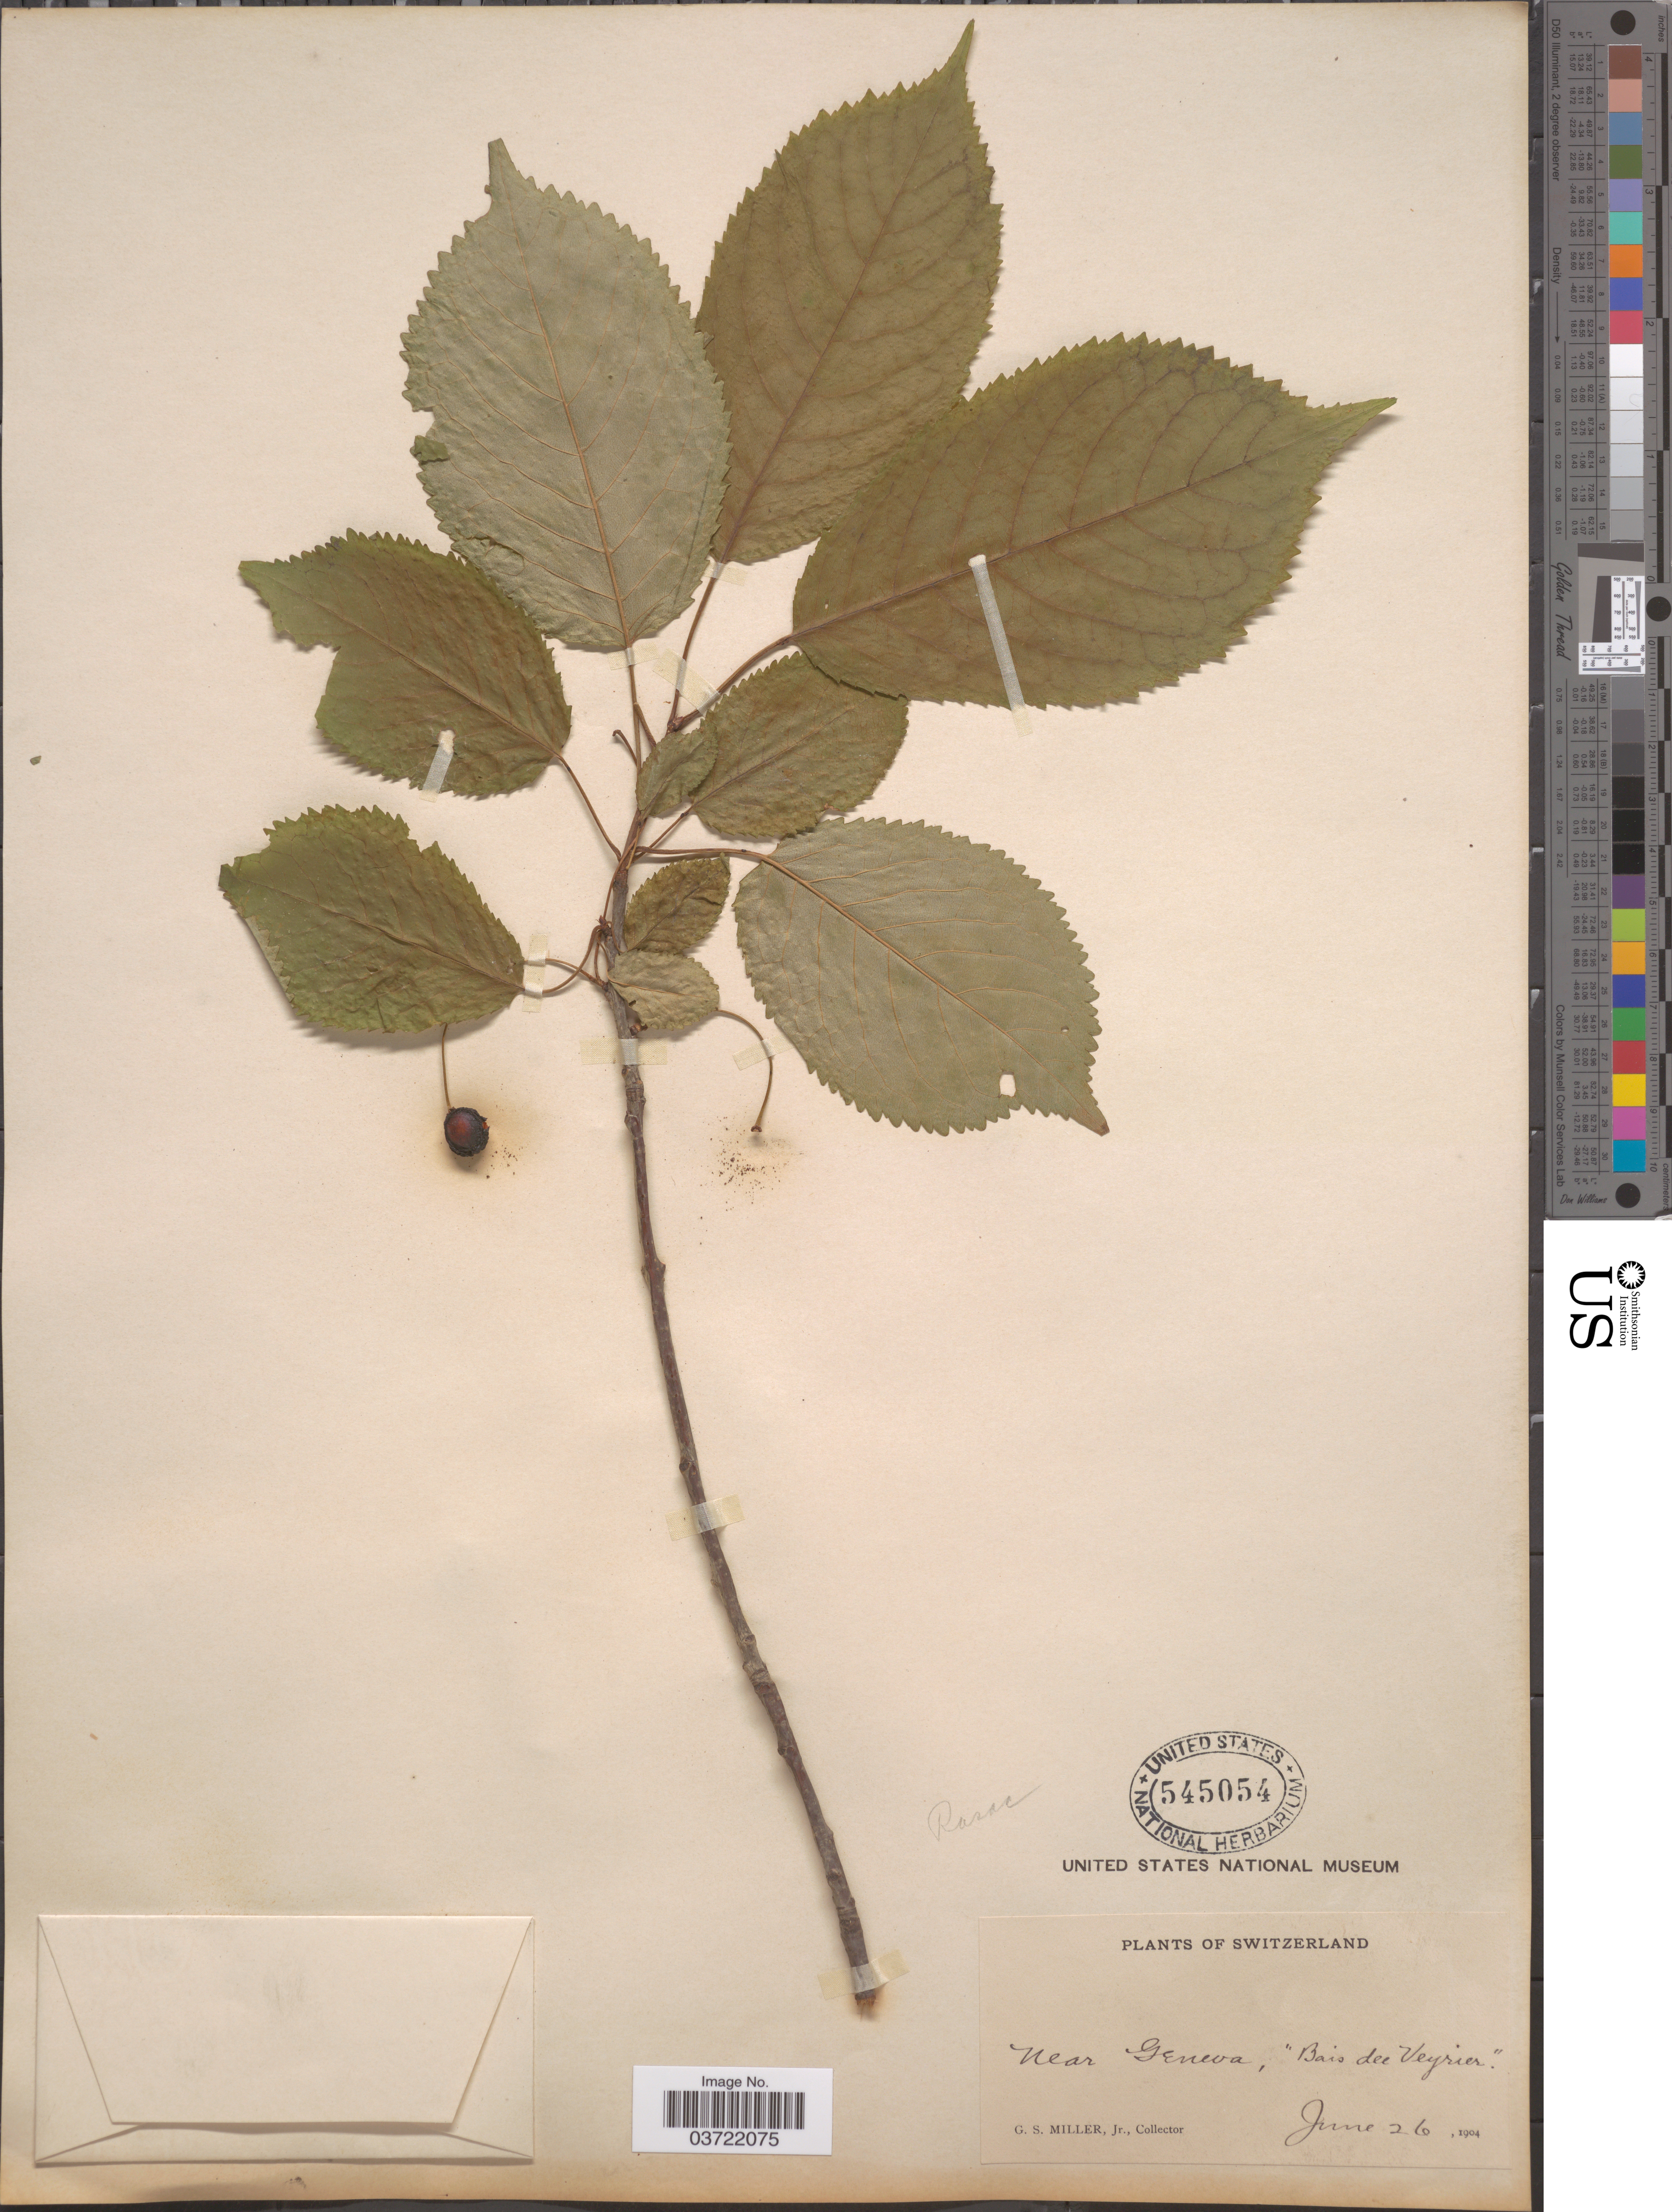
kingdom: Plantae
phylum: Tracheophyta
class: Liliopsida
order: Poales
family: Juncaceae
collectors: G. S. Miller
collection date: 1904-06-26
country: Switzerland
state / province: Genève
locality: Near Geneva, "Bois du Veyrier".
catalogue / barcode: US 545054